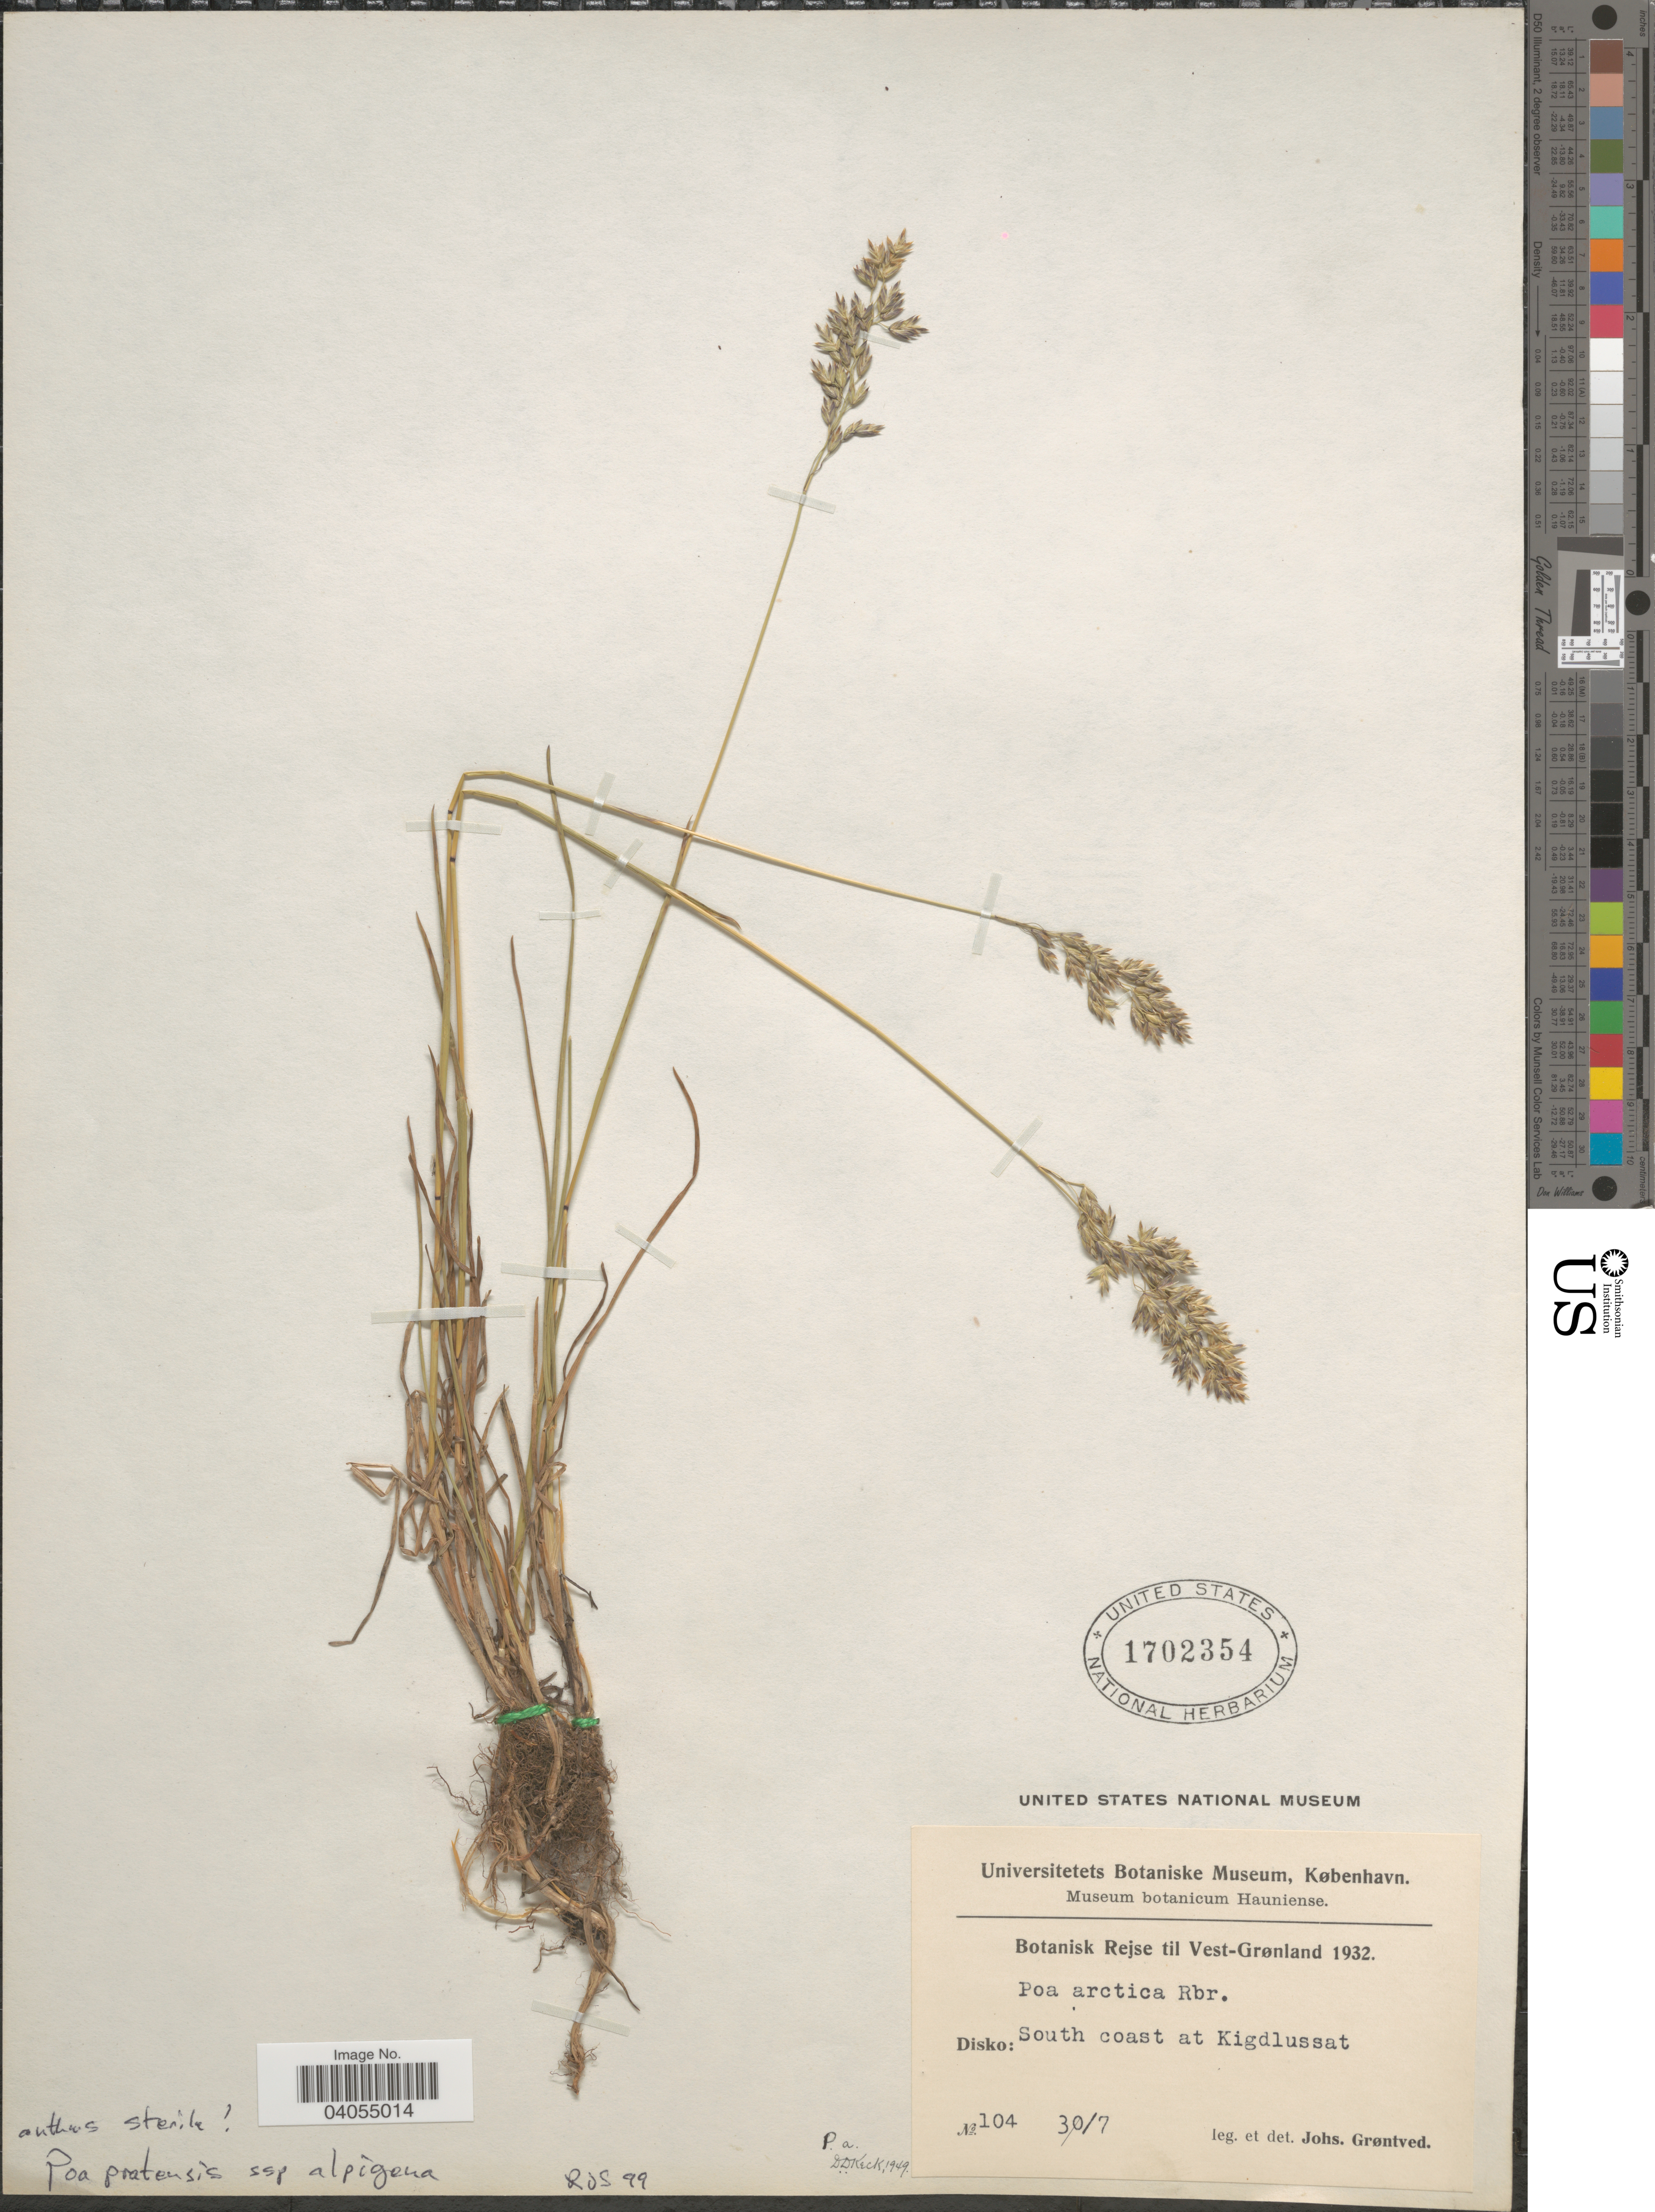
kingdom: Plantae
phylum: Tracheophyta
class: Liliopsida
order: Poales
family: Poaceae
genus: Poa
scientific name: Poa arctica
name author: R. Br.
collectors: J. Grøntved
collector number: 104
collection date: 1932-07-30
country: Greenland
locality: Vest-Grønland. Disko: South coast at Kigdlussat.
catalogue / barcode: US 1702354